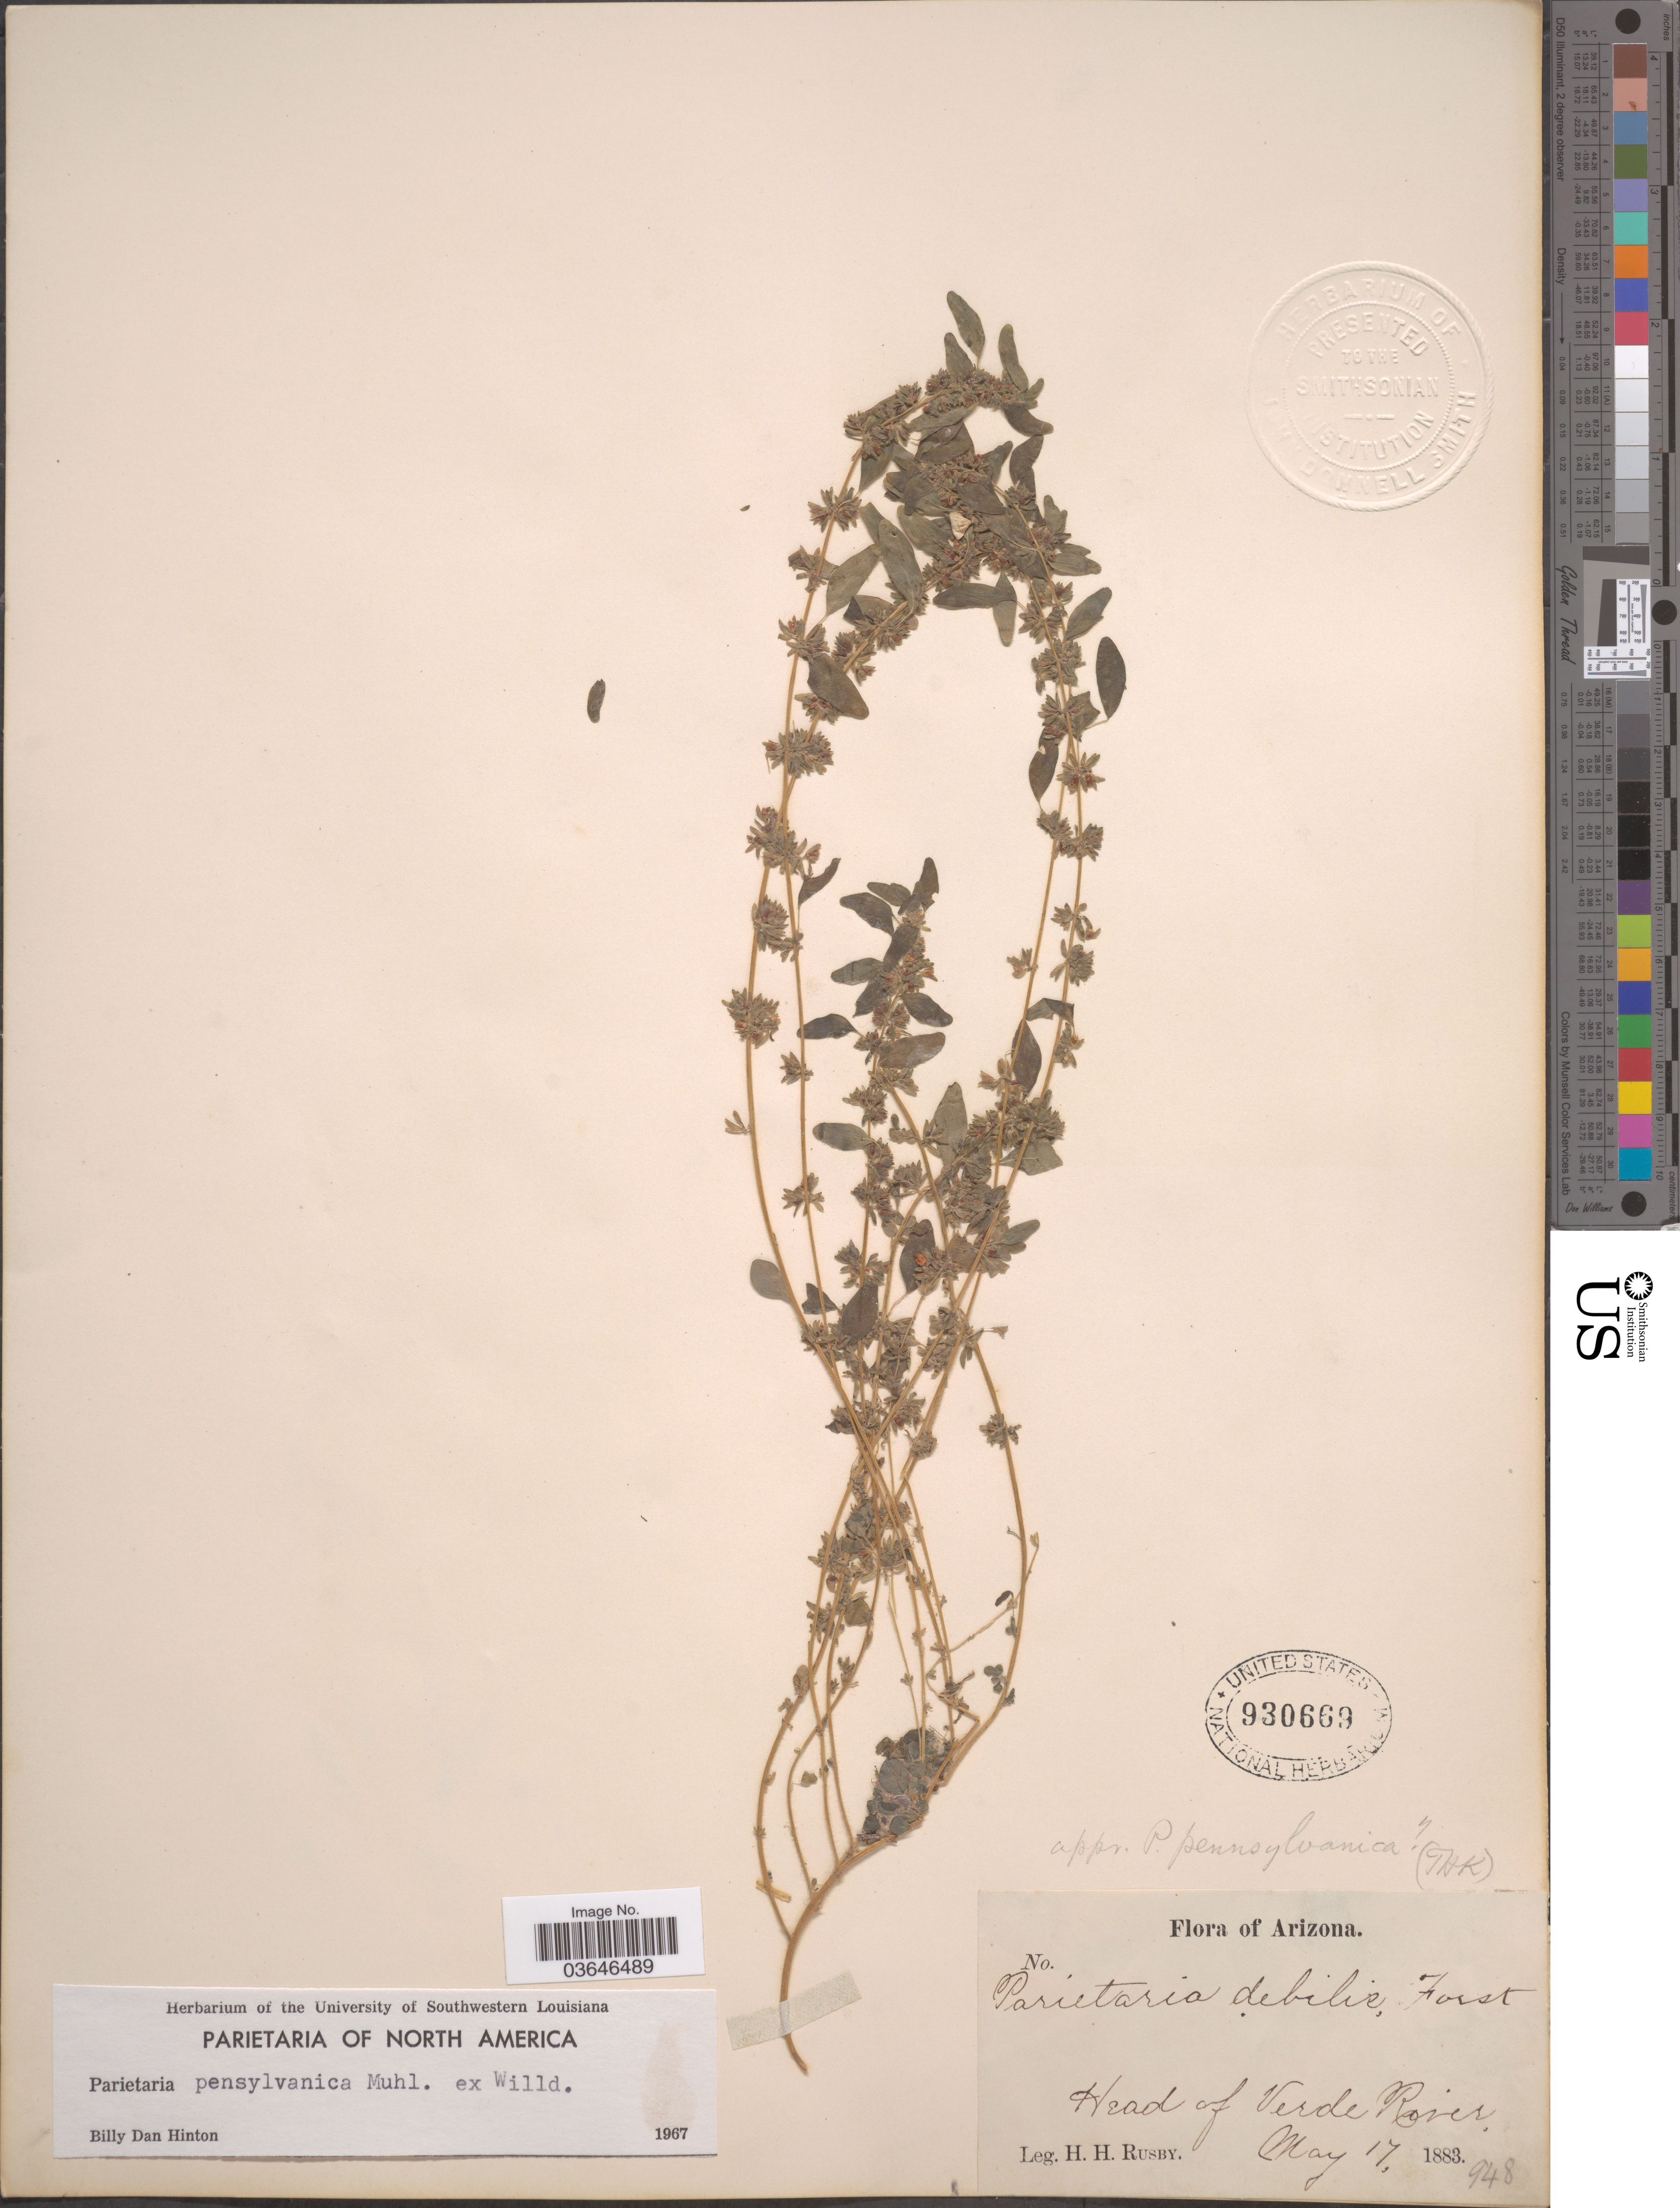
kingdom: Plantae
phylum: Tracheophyta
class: Magnoliopsida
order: Rosales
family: Urticaceae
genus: Parietaria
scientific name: Parietaria pensylvanica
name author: Muhl. ex Willd.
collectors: H. H. Rusby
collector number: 948?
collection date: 1883-05-17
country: United States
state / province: Arizona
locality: Head of Verde River.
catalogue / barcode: US 930669